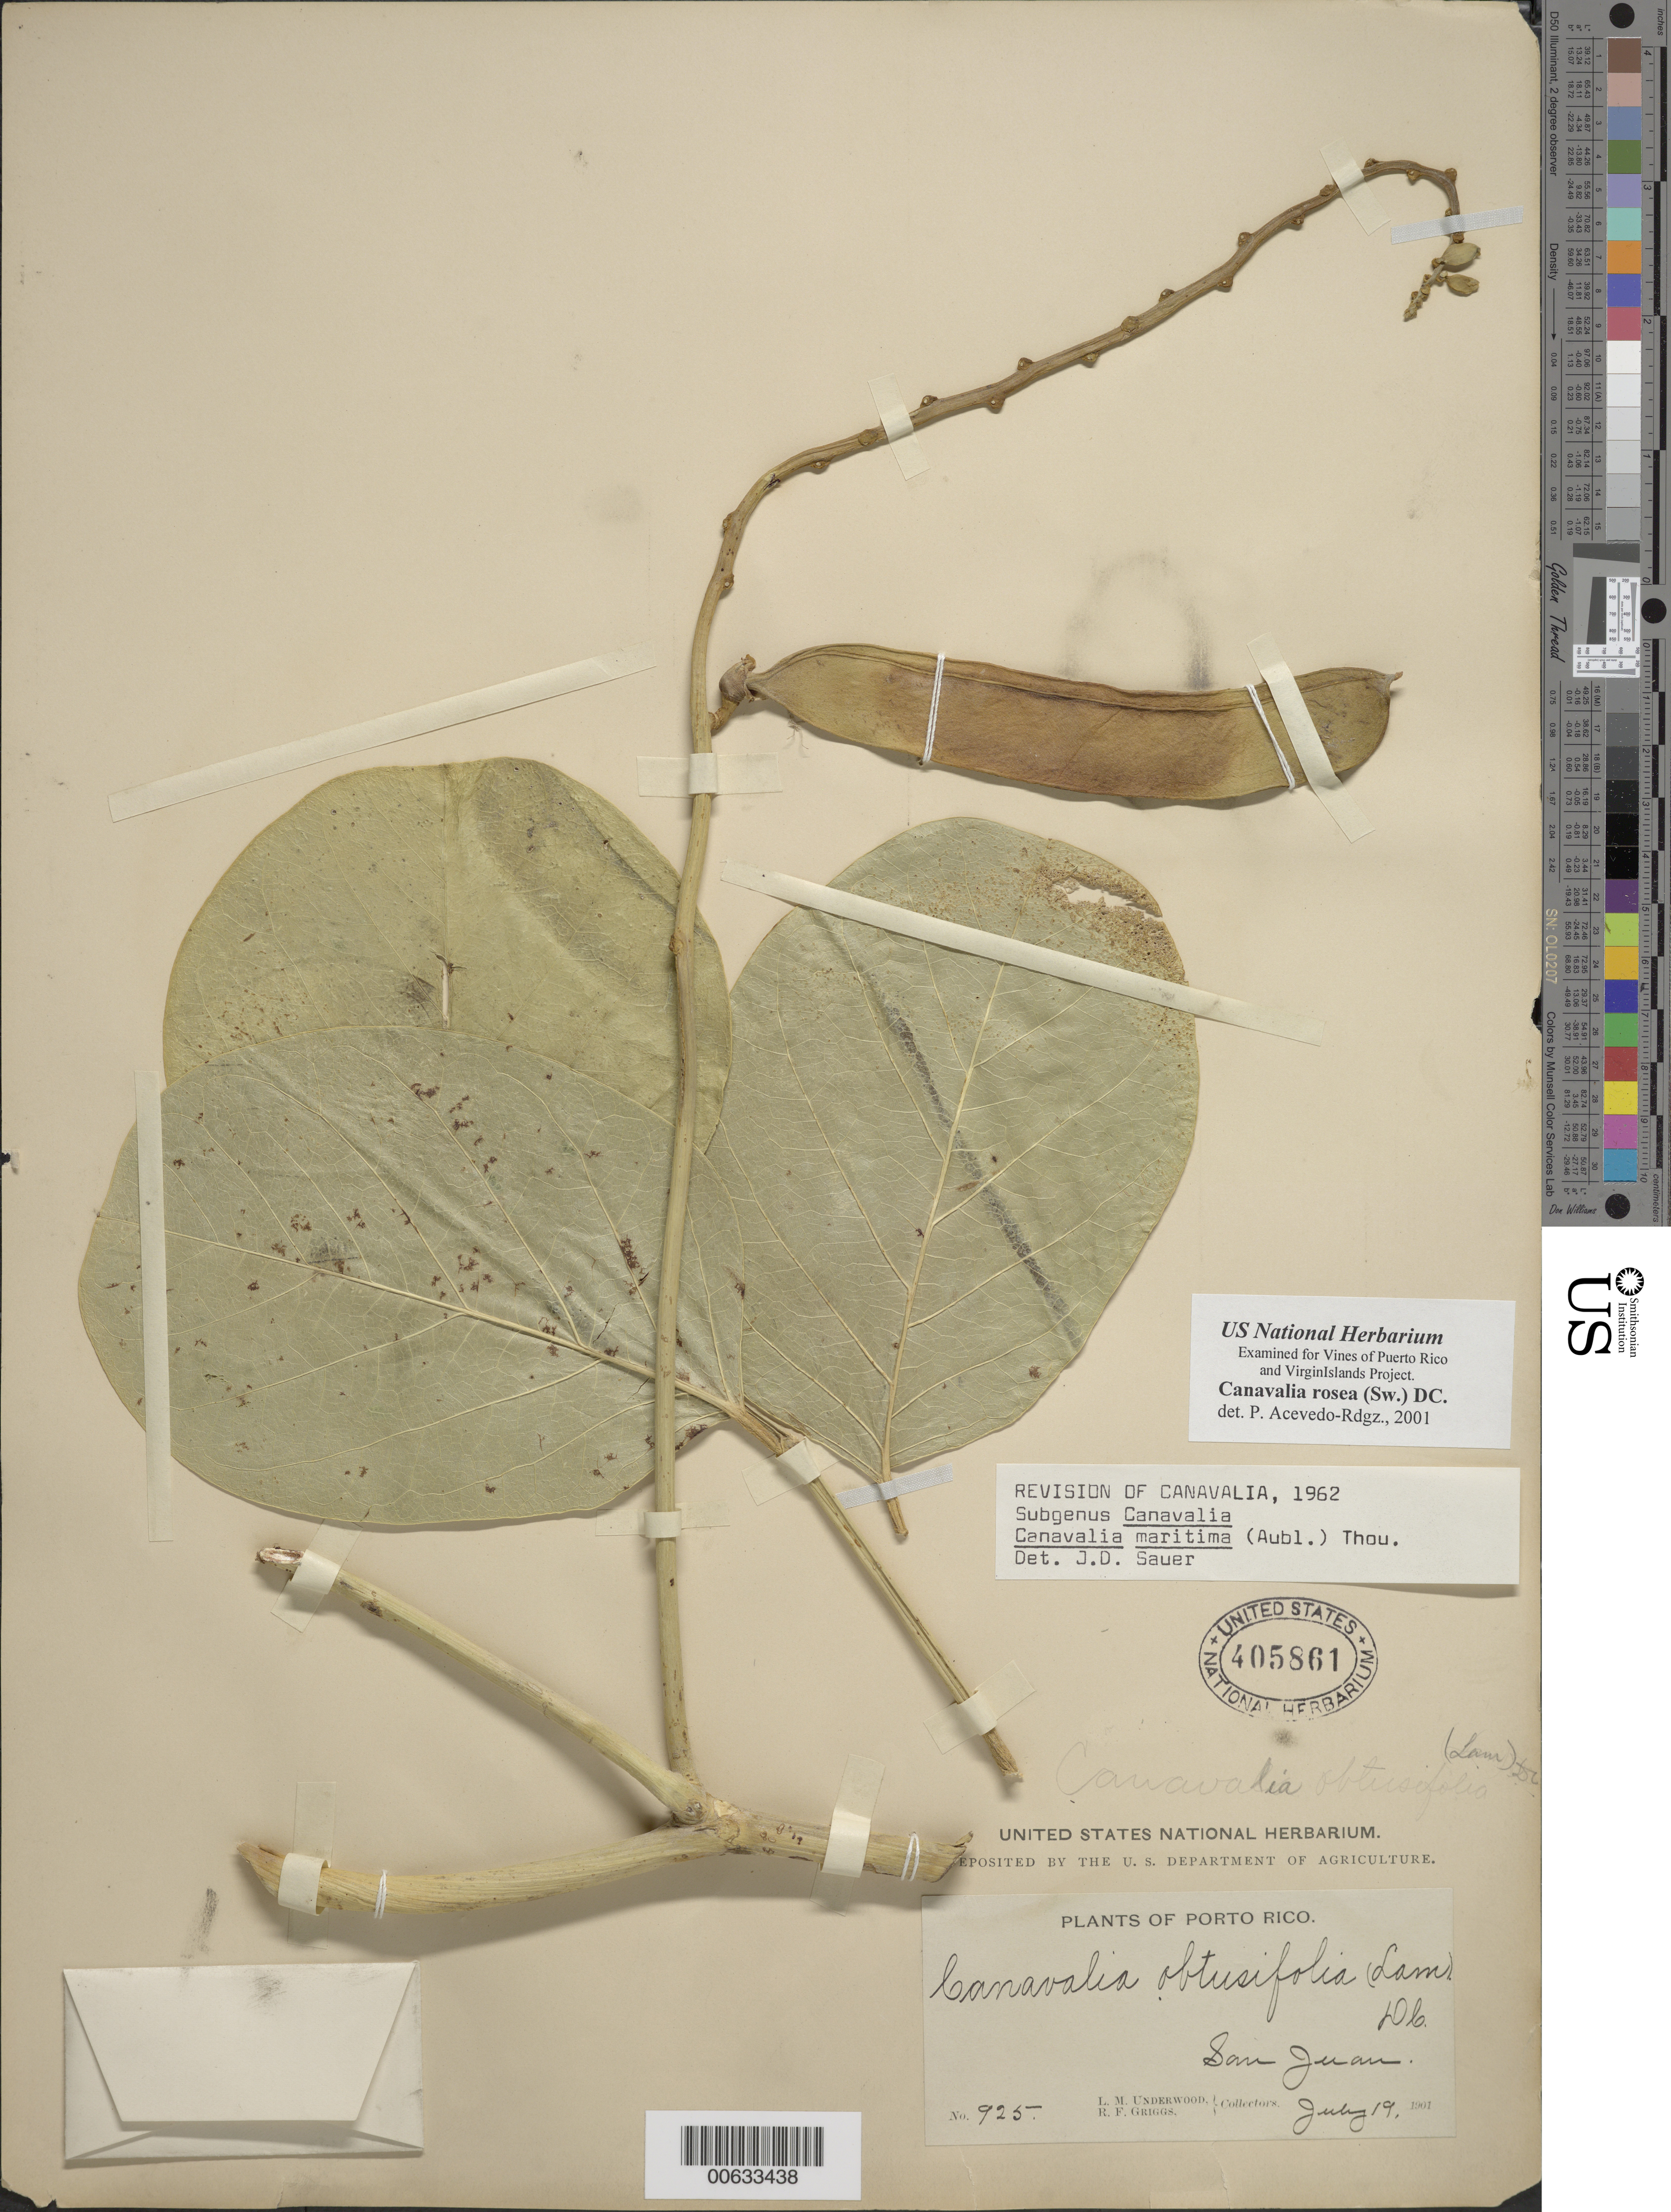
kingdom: Plantae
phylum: Tracheophyta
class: Magnoliopsida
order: Fabales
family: Fabaceae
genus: Canavalia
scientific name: Canavalia rosea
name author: (Sw.) DC.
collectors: L. M. Underwood & R. F. Griggs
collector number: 925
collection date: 1901-07-19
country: Puerto Rico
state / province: San Juan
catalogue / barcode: US 405861